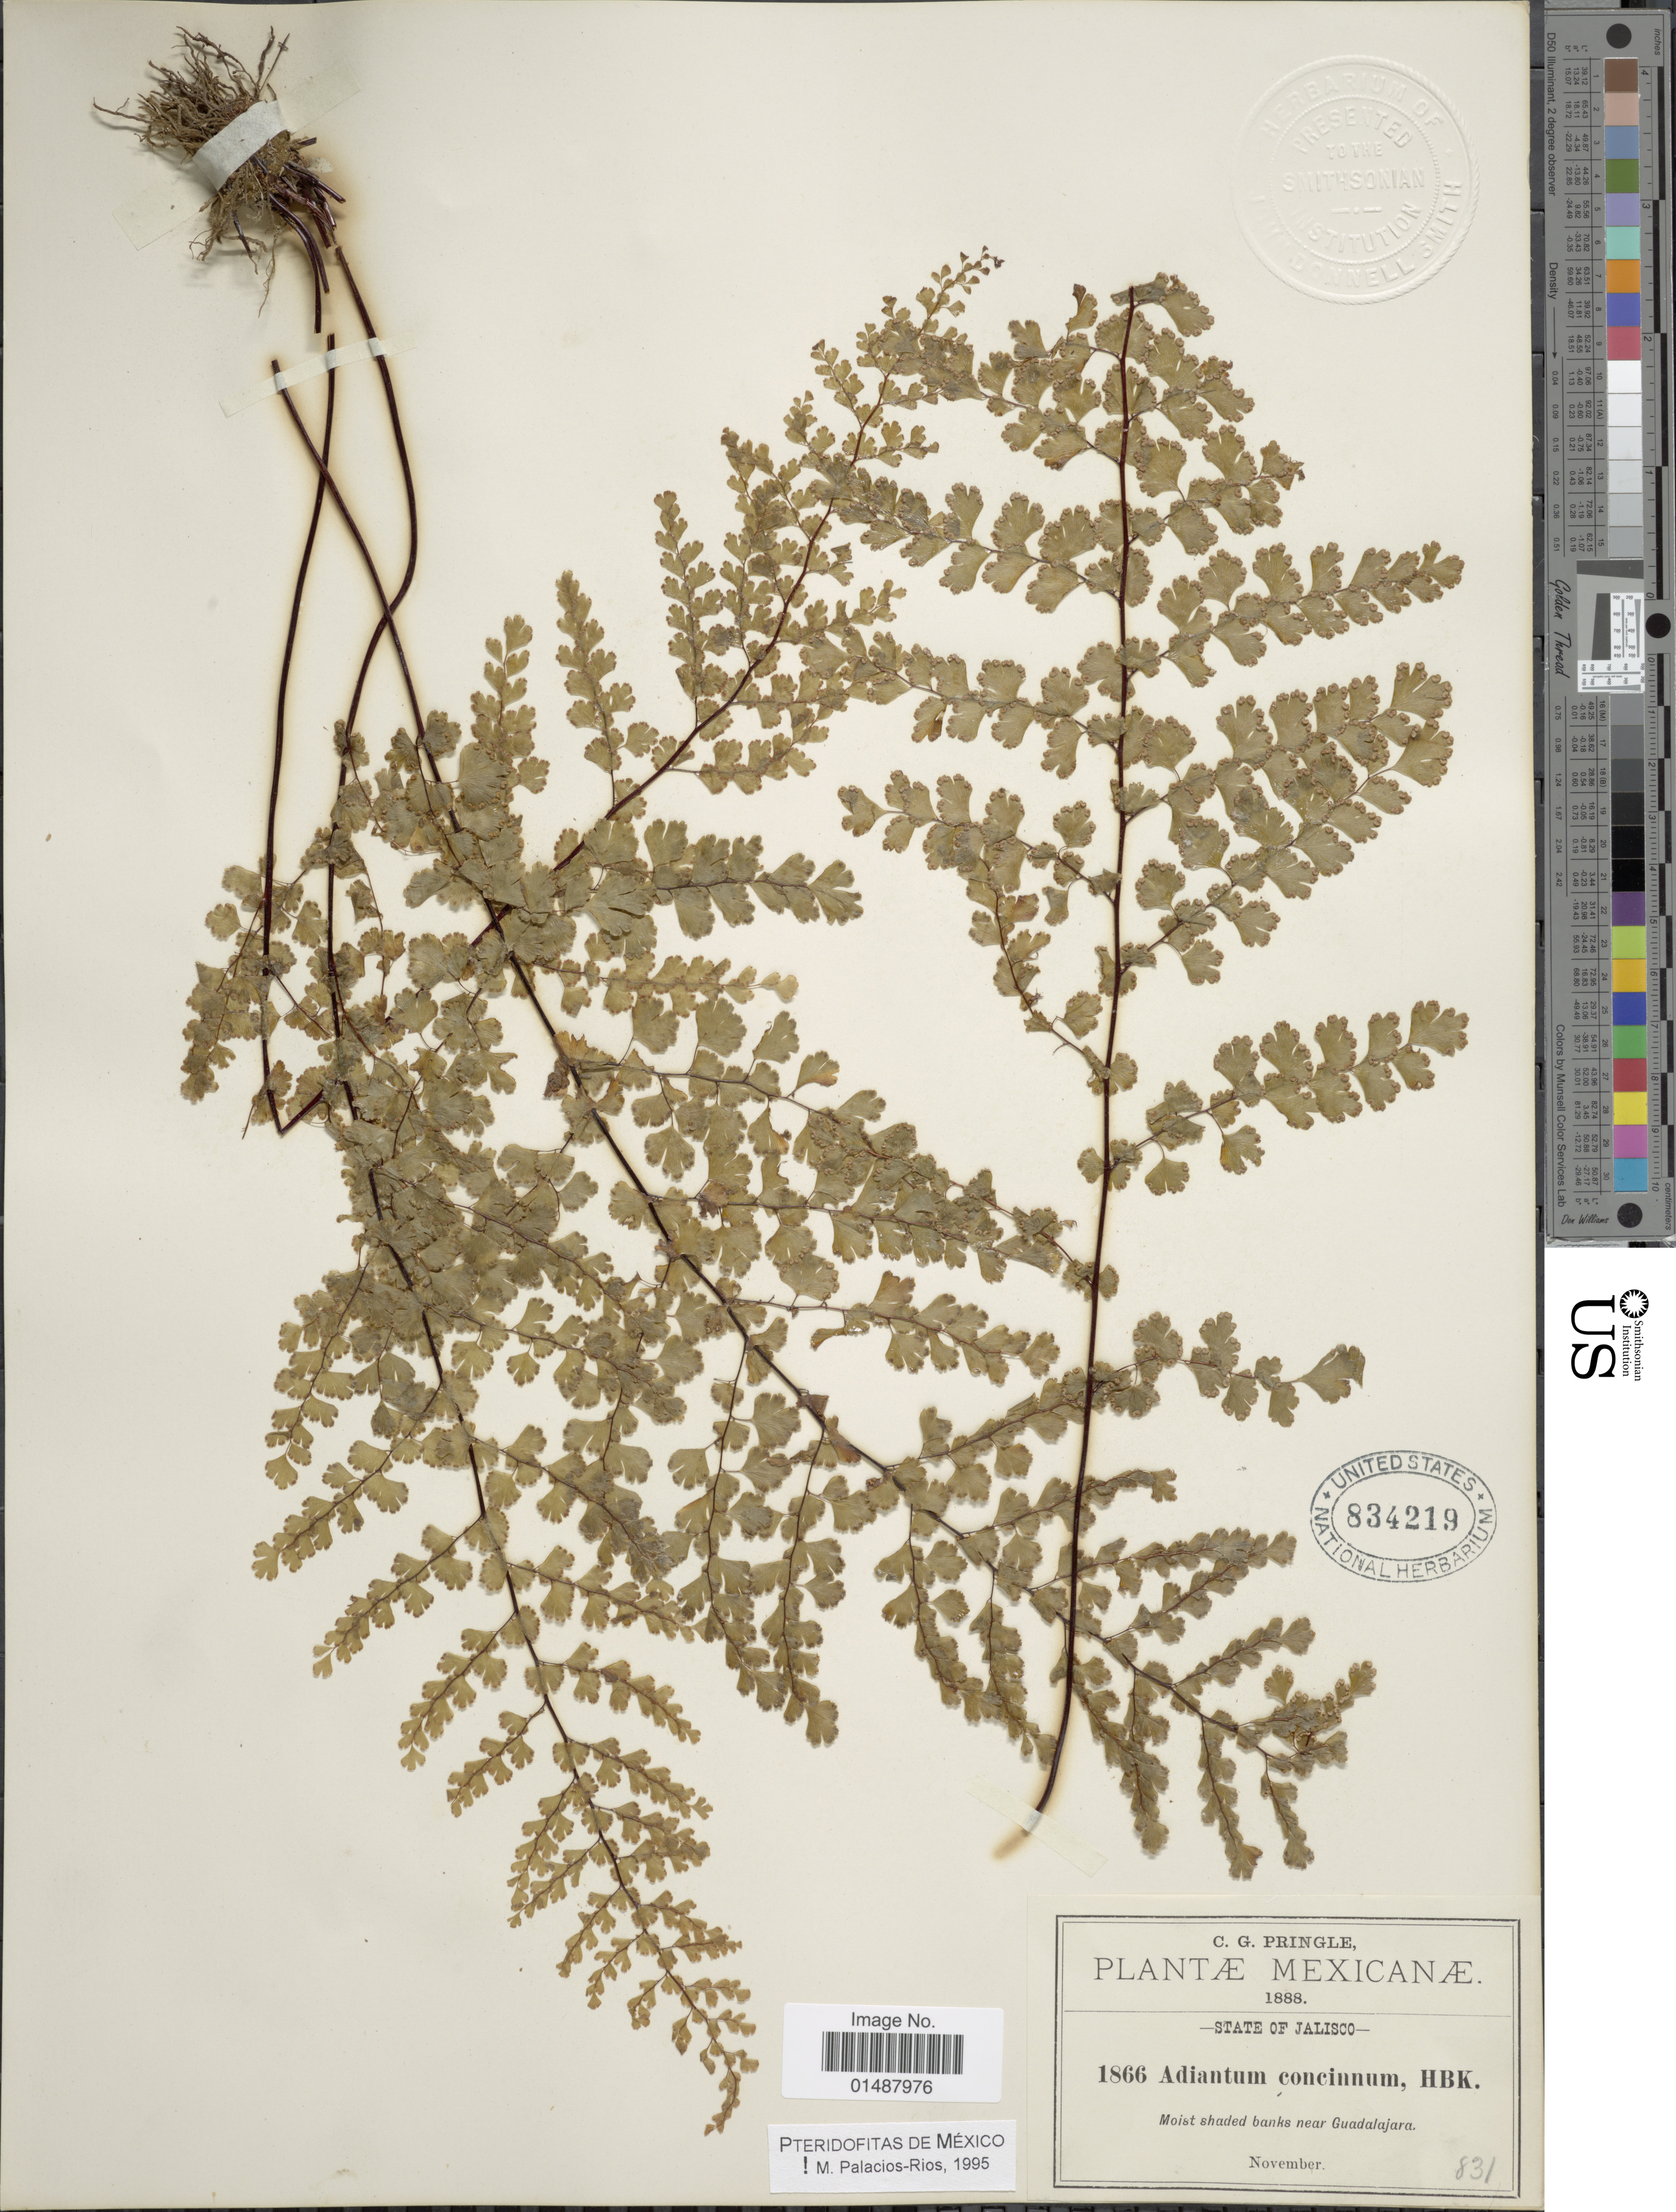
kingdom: Plantae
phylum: Tracheophyta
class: Polypodiopsida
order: Polypodiales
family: Pteridaceae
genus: Adiantum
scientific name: Adiantum concinnum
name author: Humb. & Bonpl. ex Willd.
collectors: C. G. Pringle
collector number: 1866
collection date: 1831-11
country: Mexico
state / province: Jalisco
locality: Moist shaded banks near Guadalajara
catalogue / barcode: US 834219